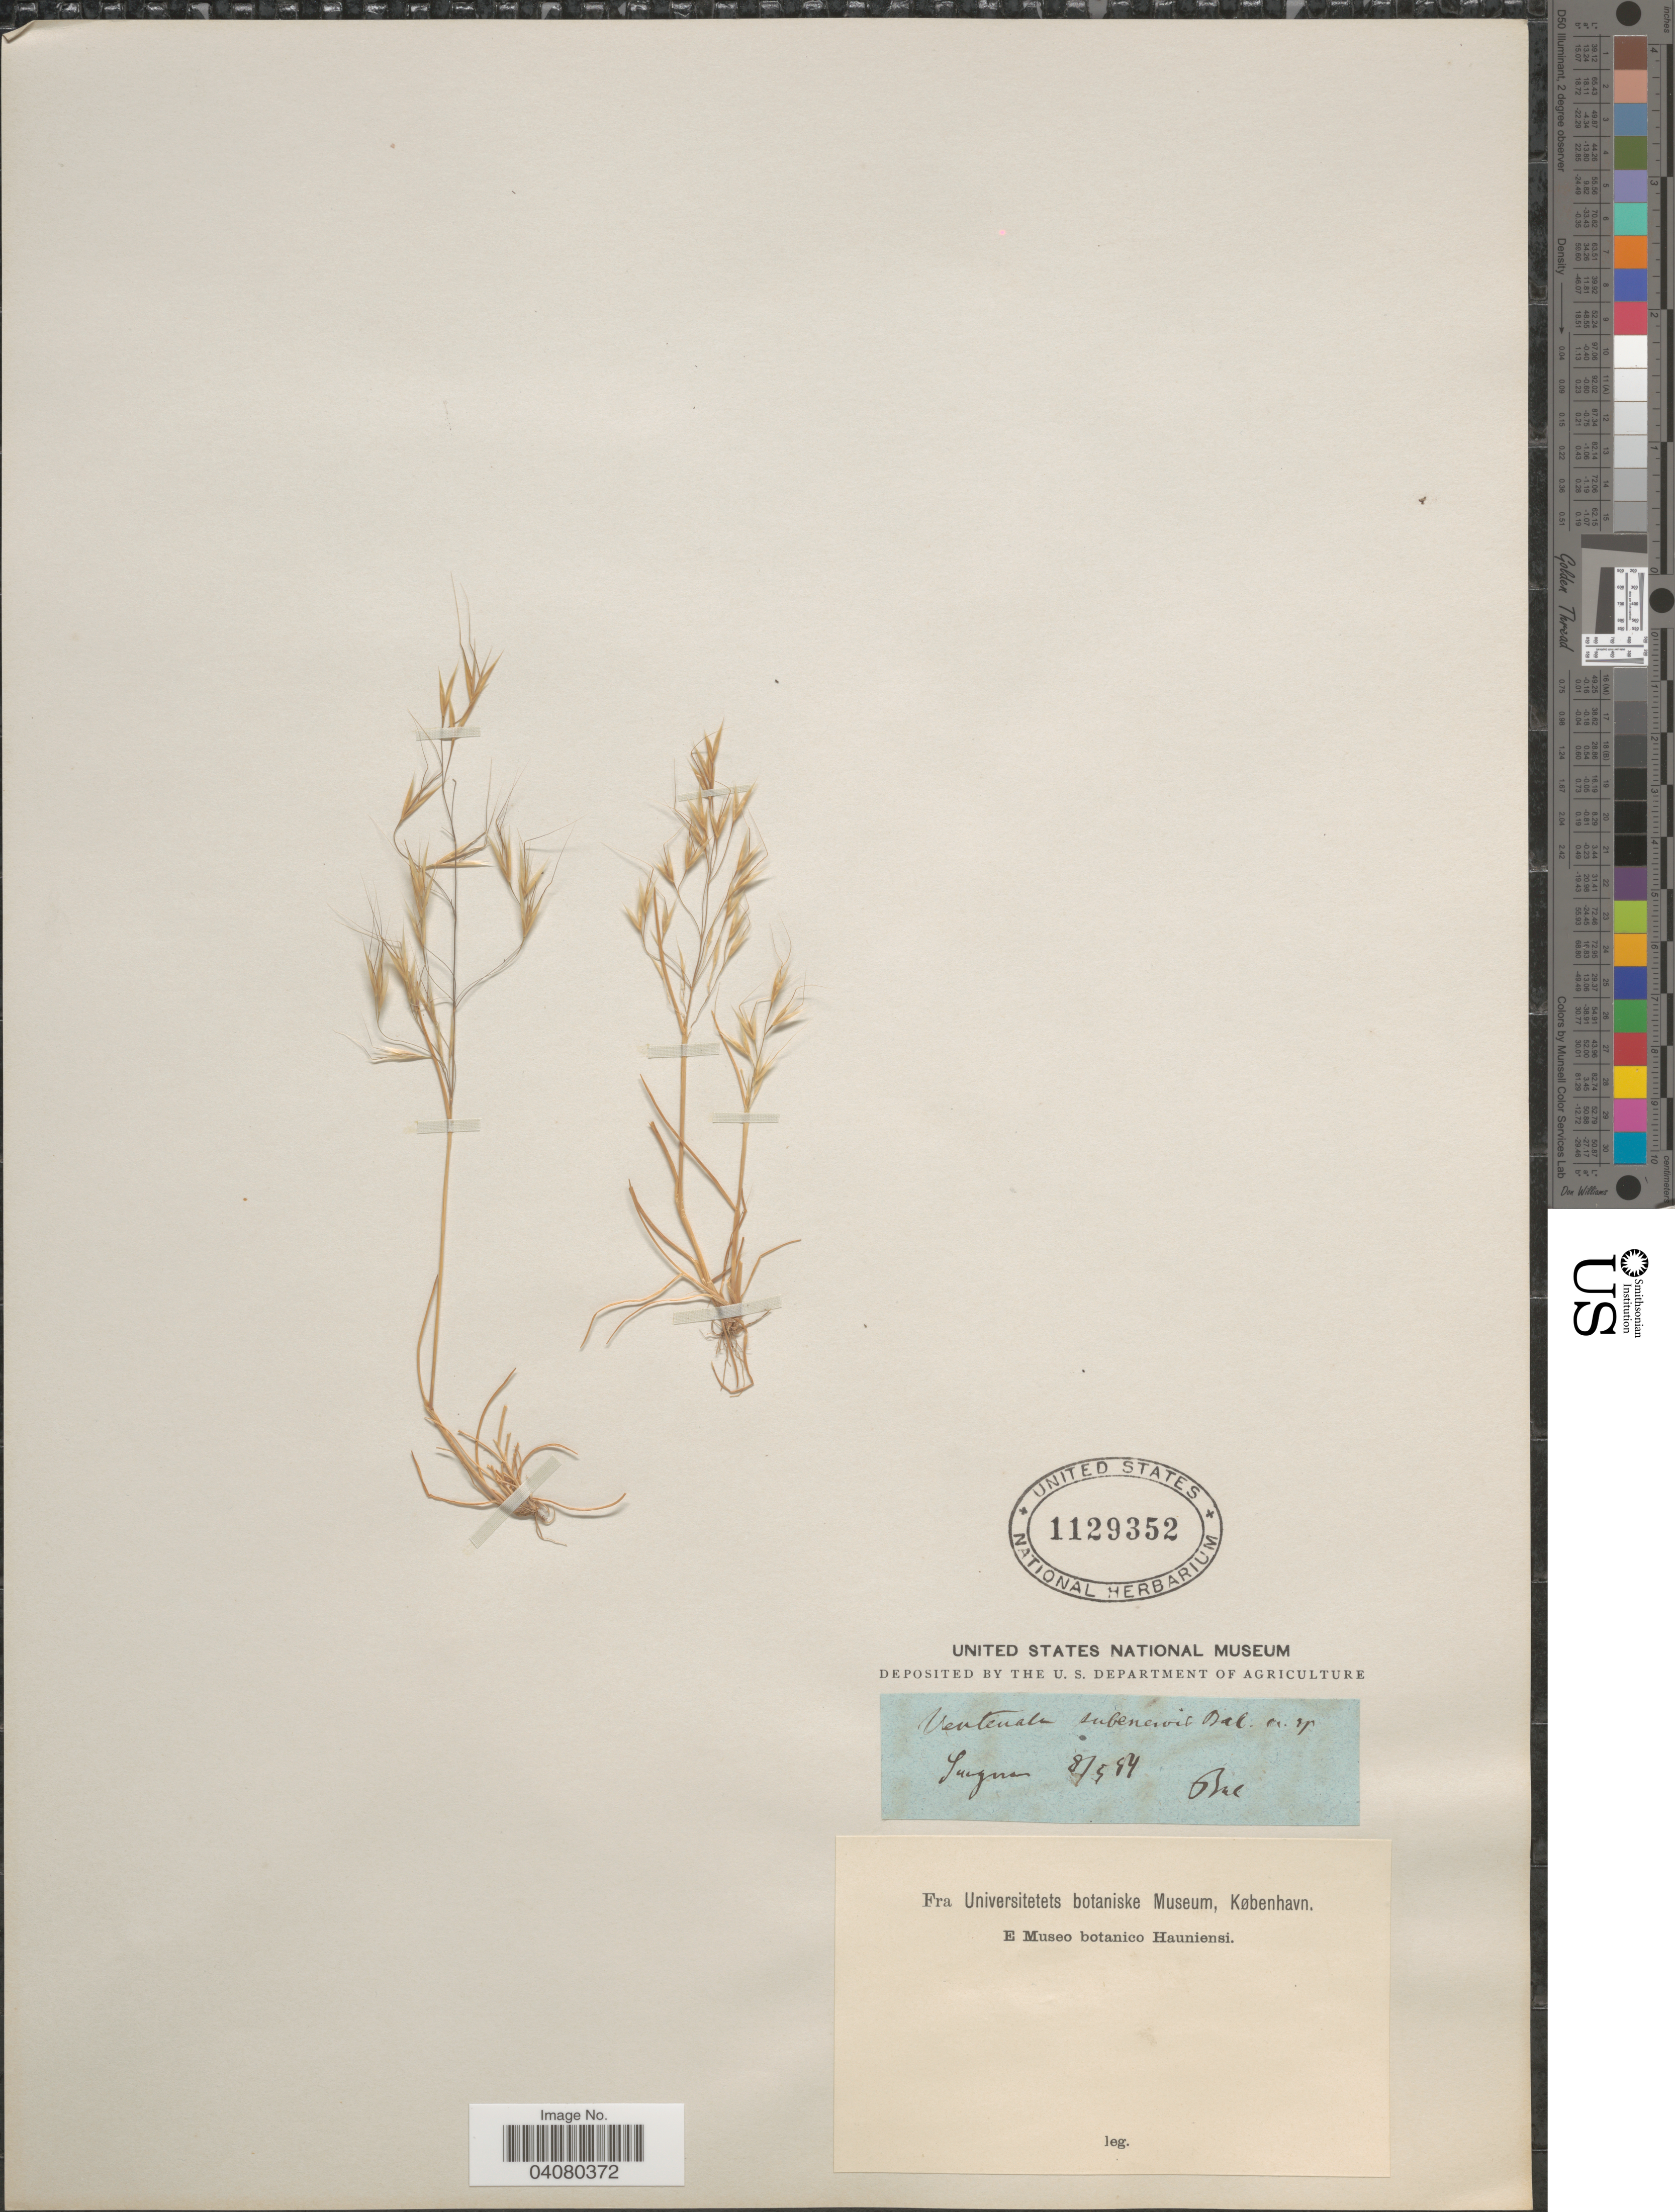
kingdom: Plantae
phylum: Tracheophyta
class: Liliopsida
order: Poales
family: Poaceae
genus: Ventenata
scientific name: Ventenata subenervis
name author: Boiss. & Balansa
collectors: -- Ball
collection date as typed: Transcribed d/m/y: 8/5/84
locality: Sungur.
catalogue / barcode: US 1129352